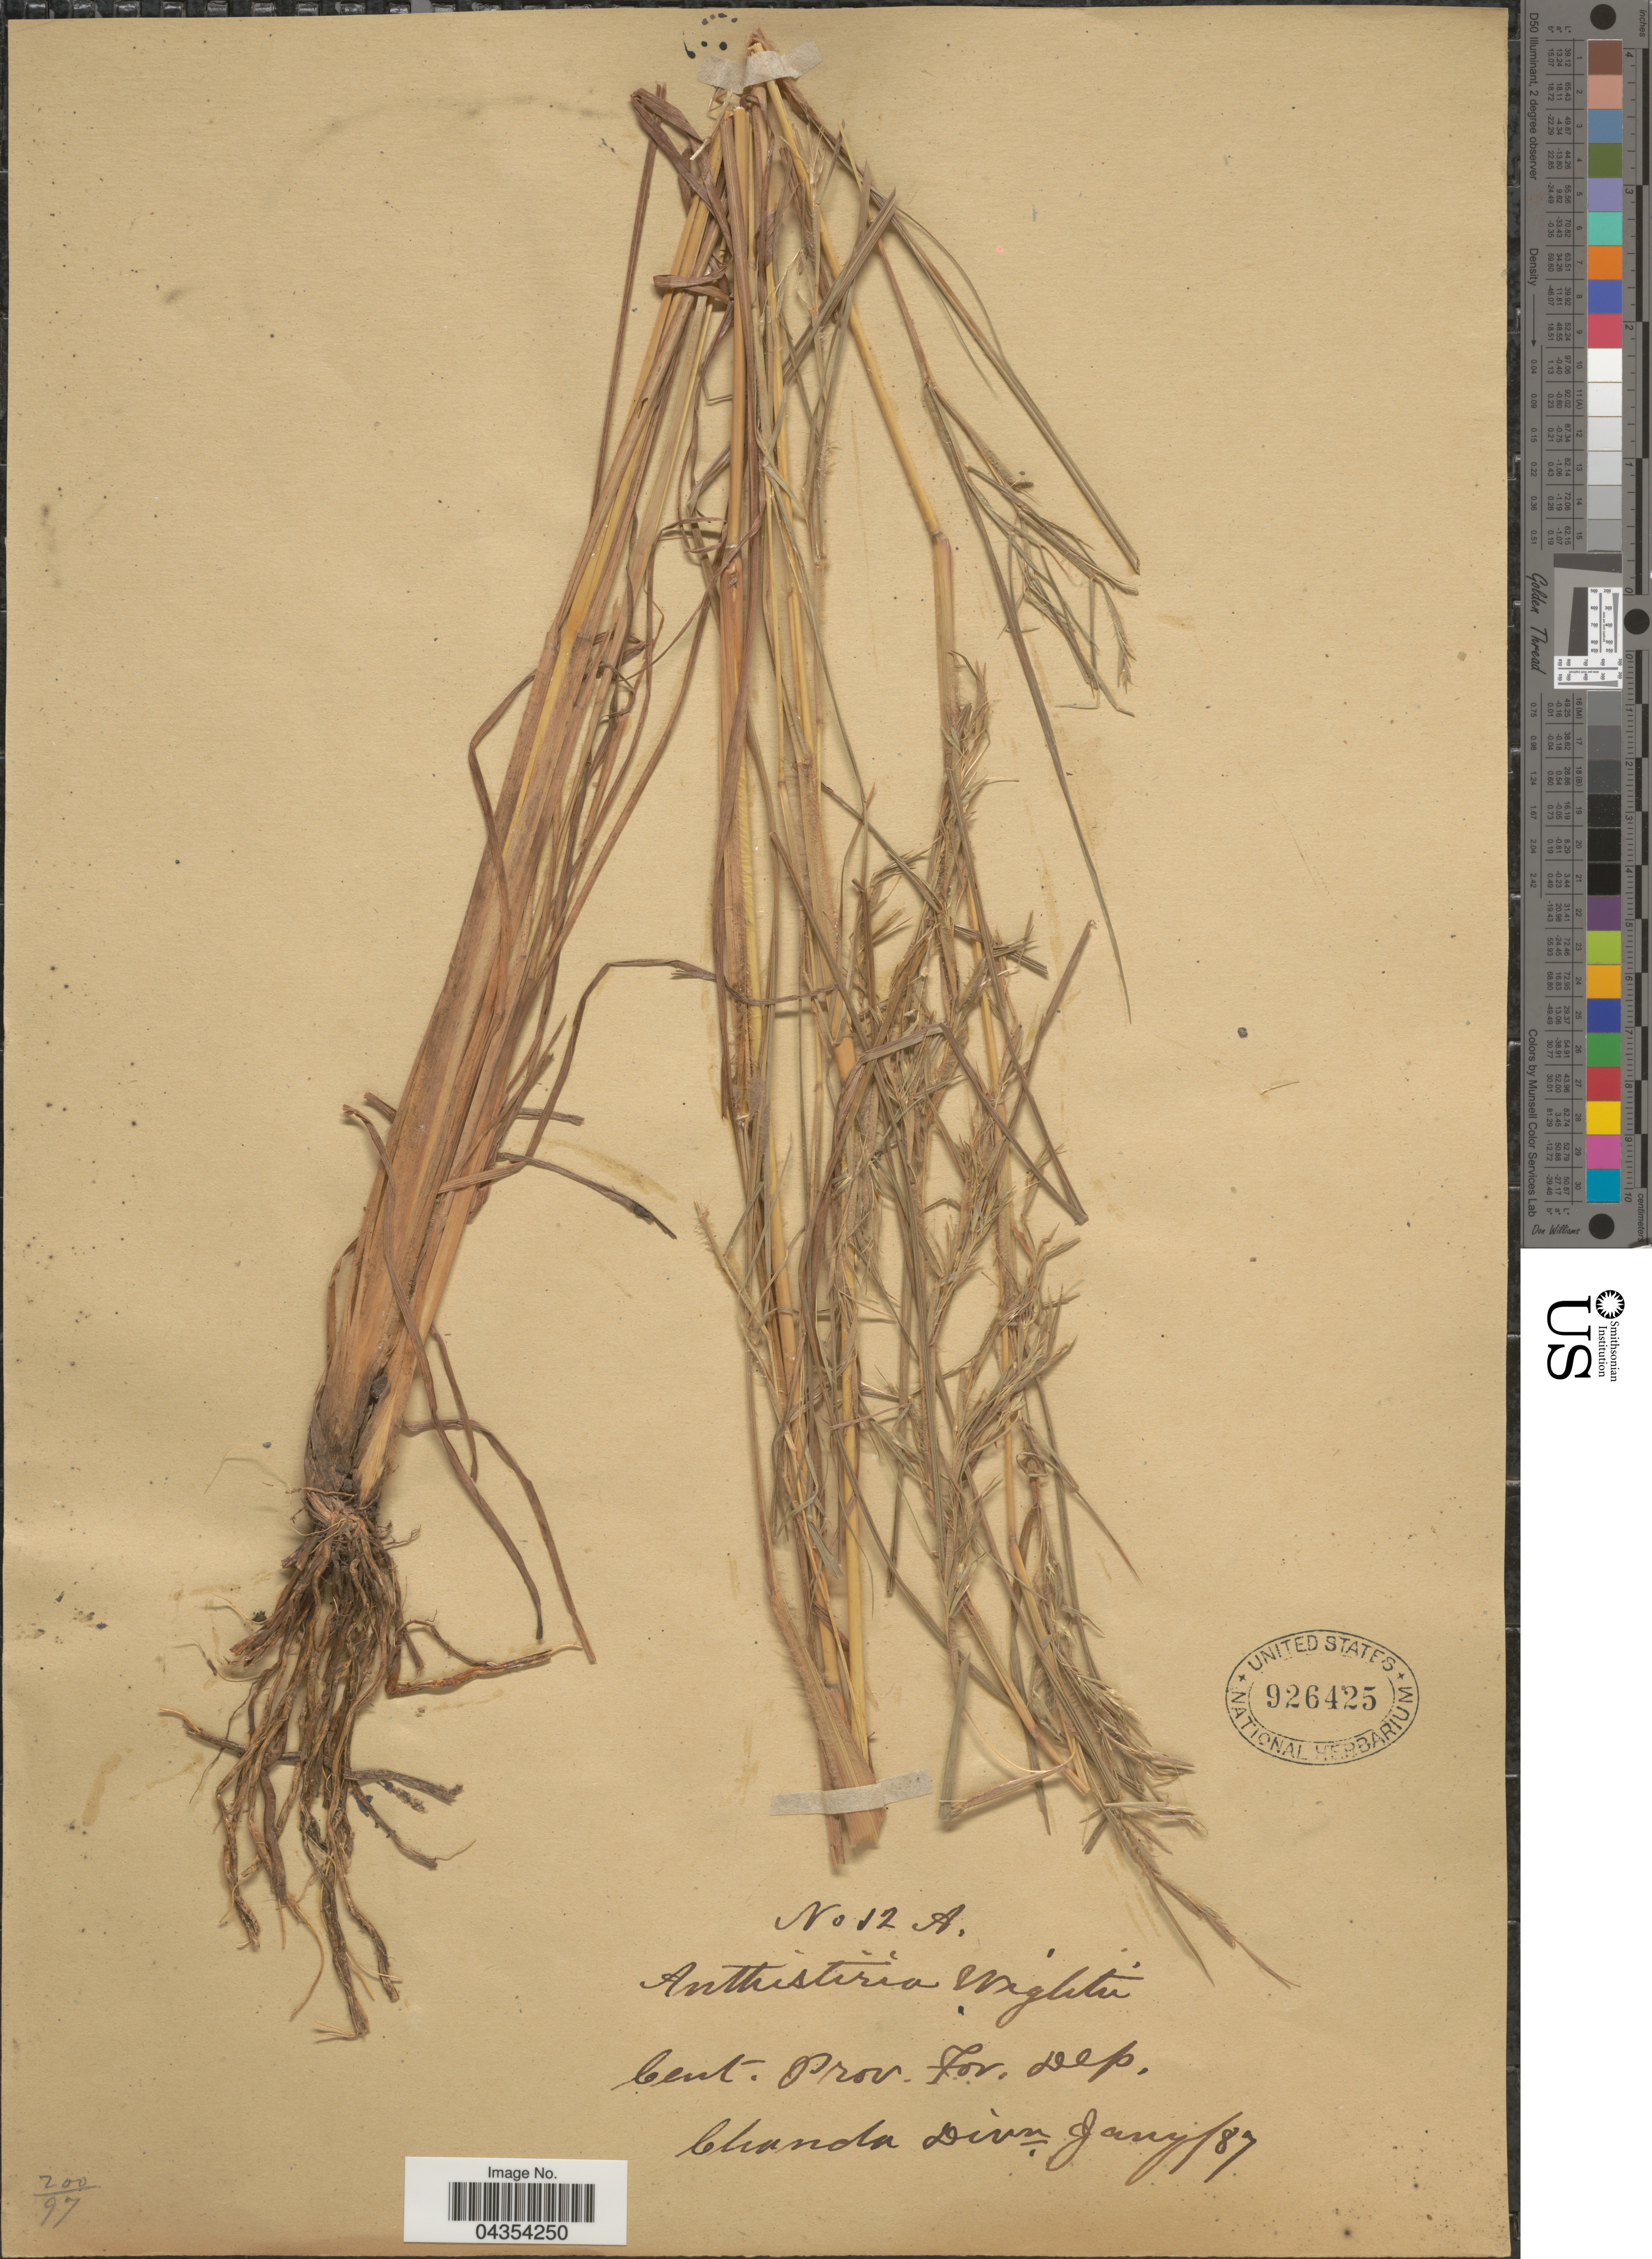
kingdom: Plantae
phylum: Tracheophyta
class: Liliopsida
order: Poales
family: Poaceae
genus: Iseilema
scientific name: Iseilema prostratum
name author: (L.) Andersson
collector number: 12A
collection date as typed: Transcribed d/m/y: /1/87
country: India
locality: Cent. Prov. For. Dep. Chanda Divn.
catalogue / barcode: US 926425